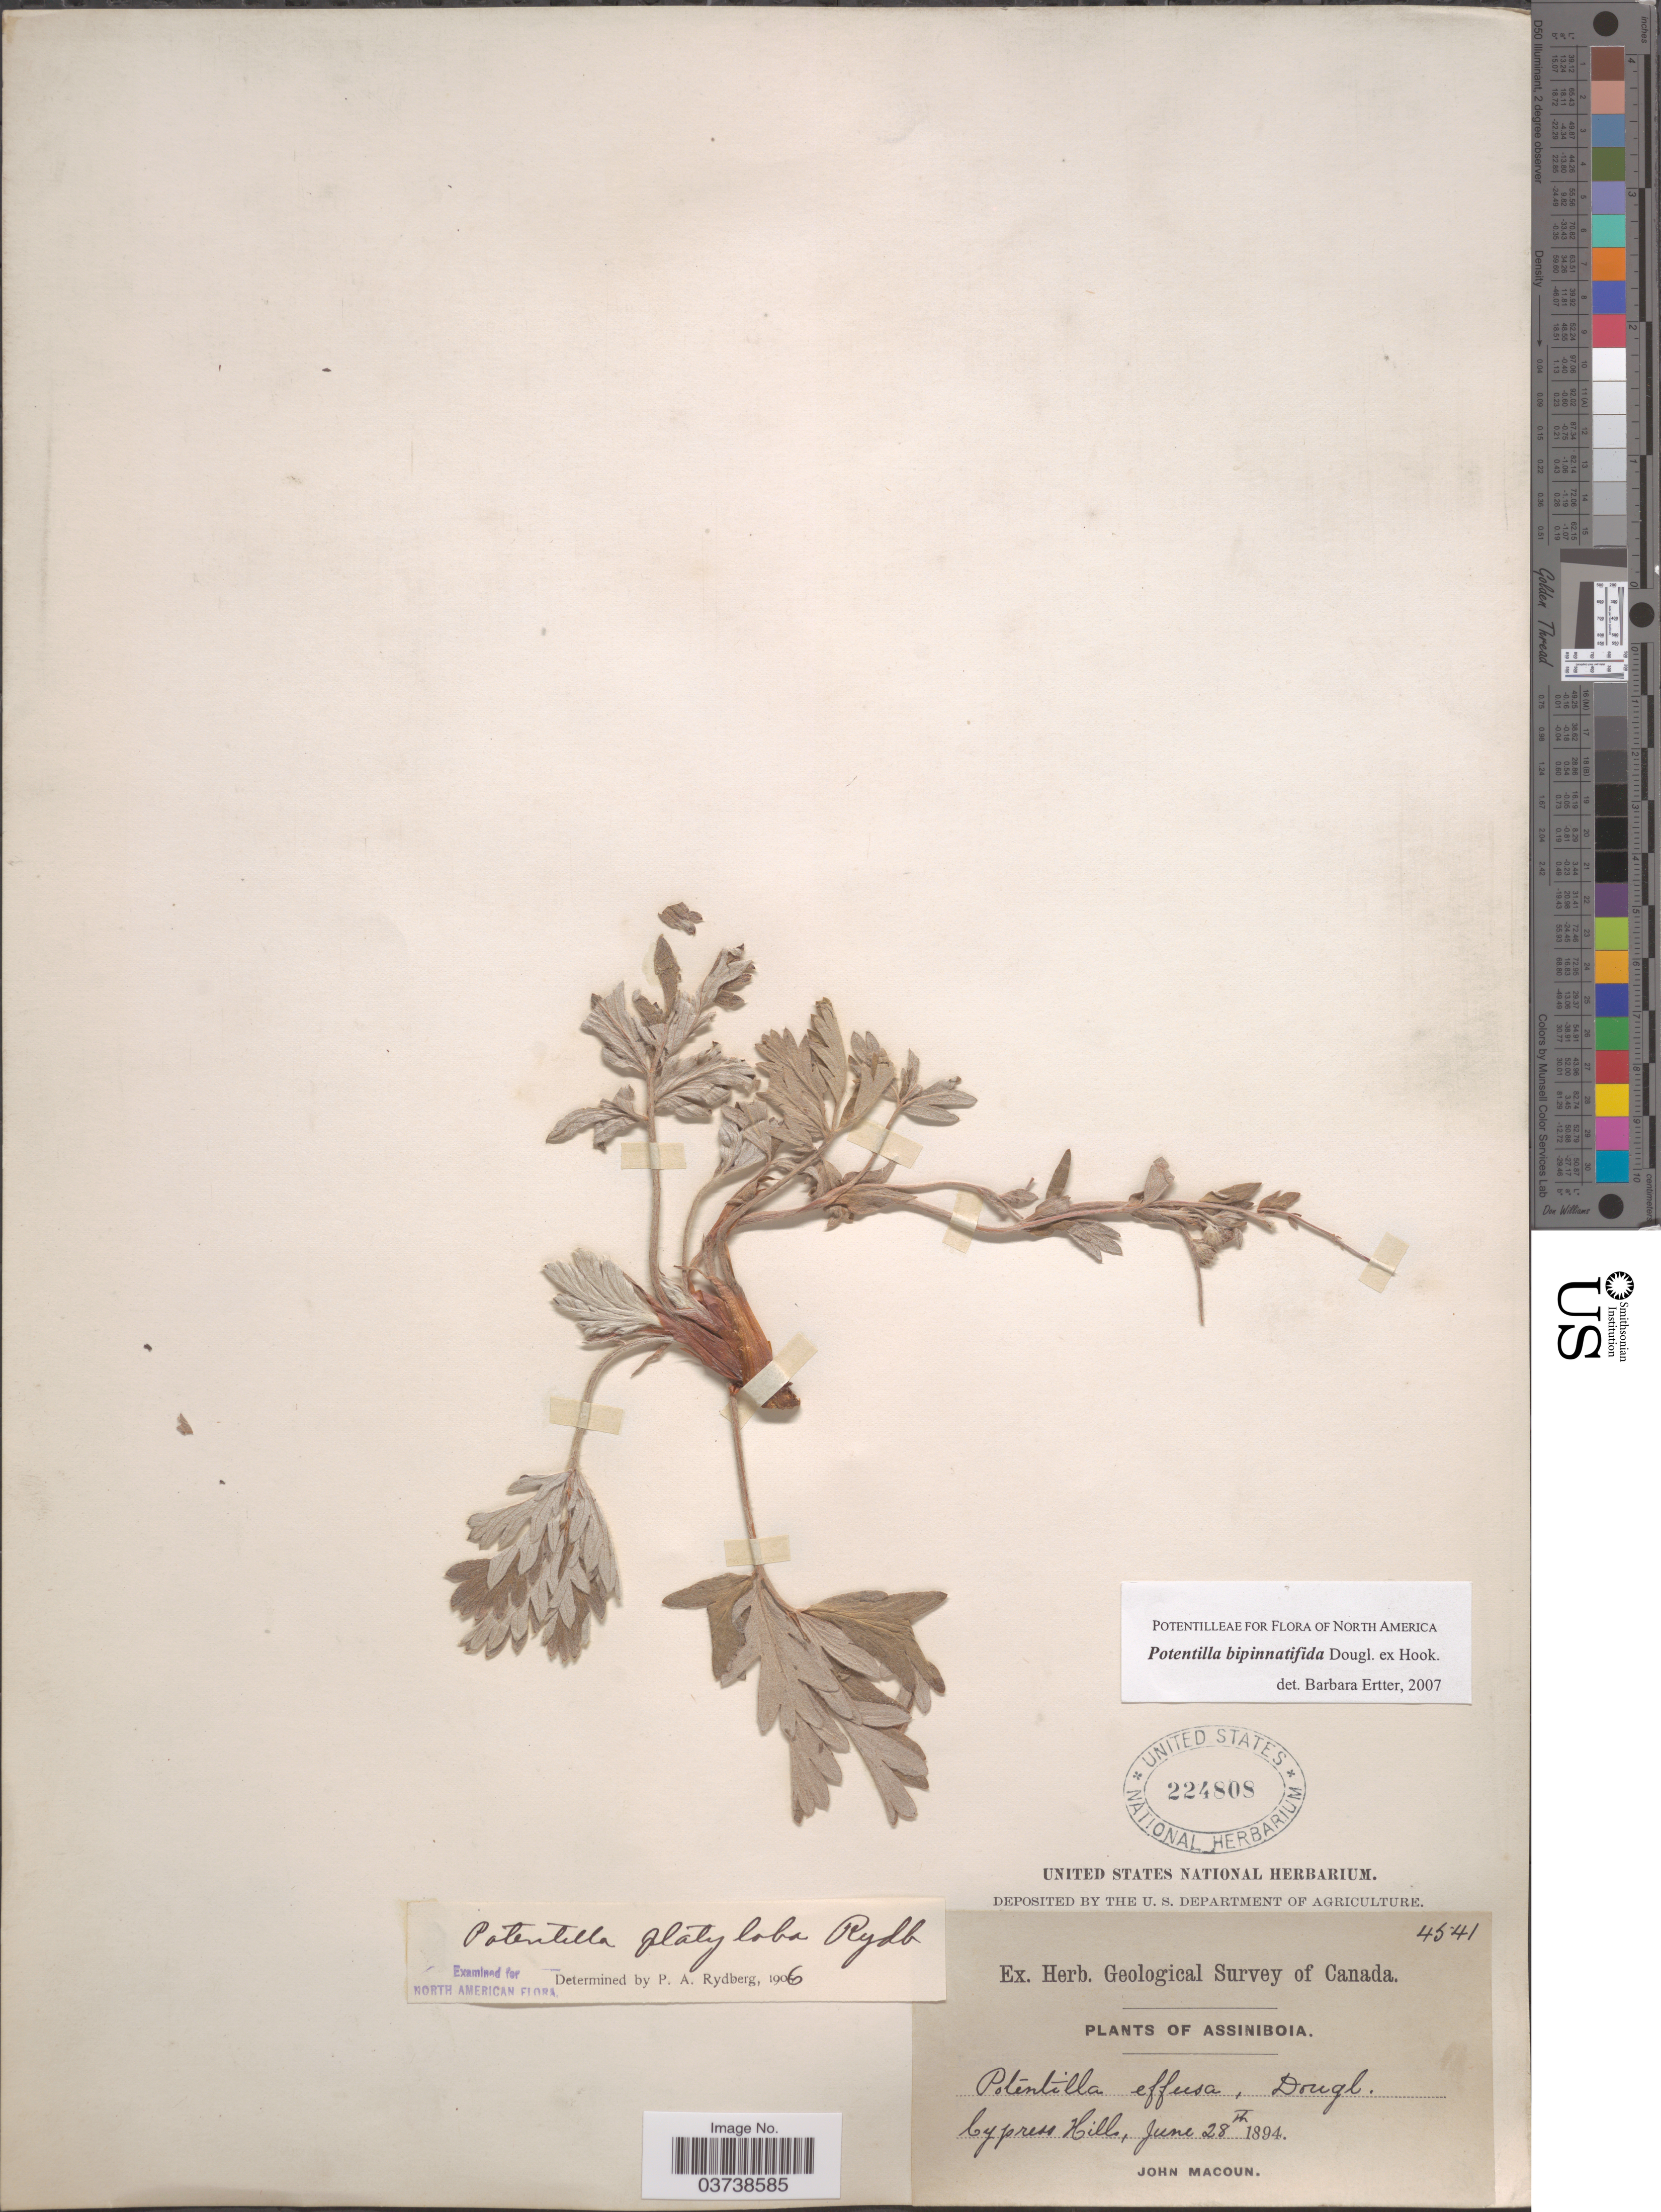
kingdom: Plantae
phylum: Tracheophyta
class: Magnoliopsida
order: Rosales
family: Rosaceae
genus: Potentilla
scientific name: Potentilla bipinnatifida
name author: Douglas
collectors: J. Macoun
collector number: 4541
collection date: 1894-06-28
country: Canada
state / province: Saskatchewan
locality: Assiniboia. Cypress Hill.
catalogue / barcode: US 224808